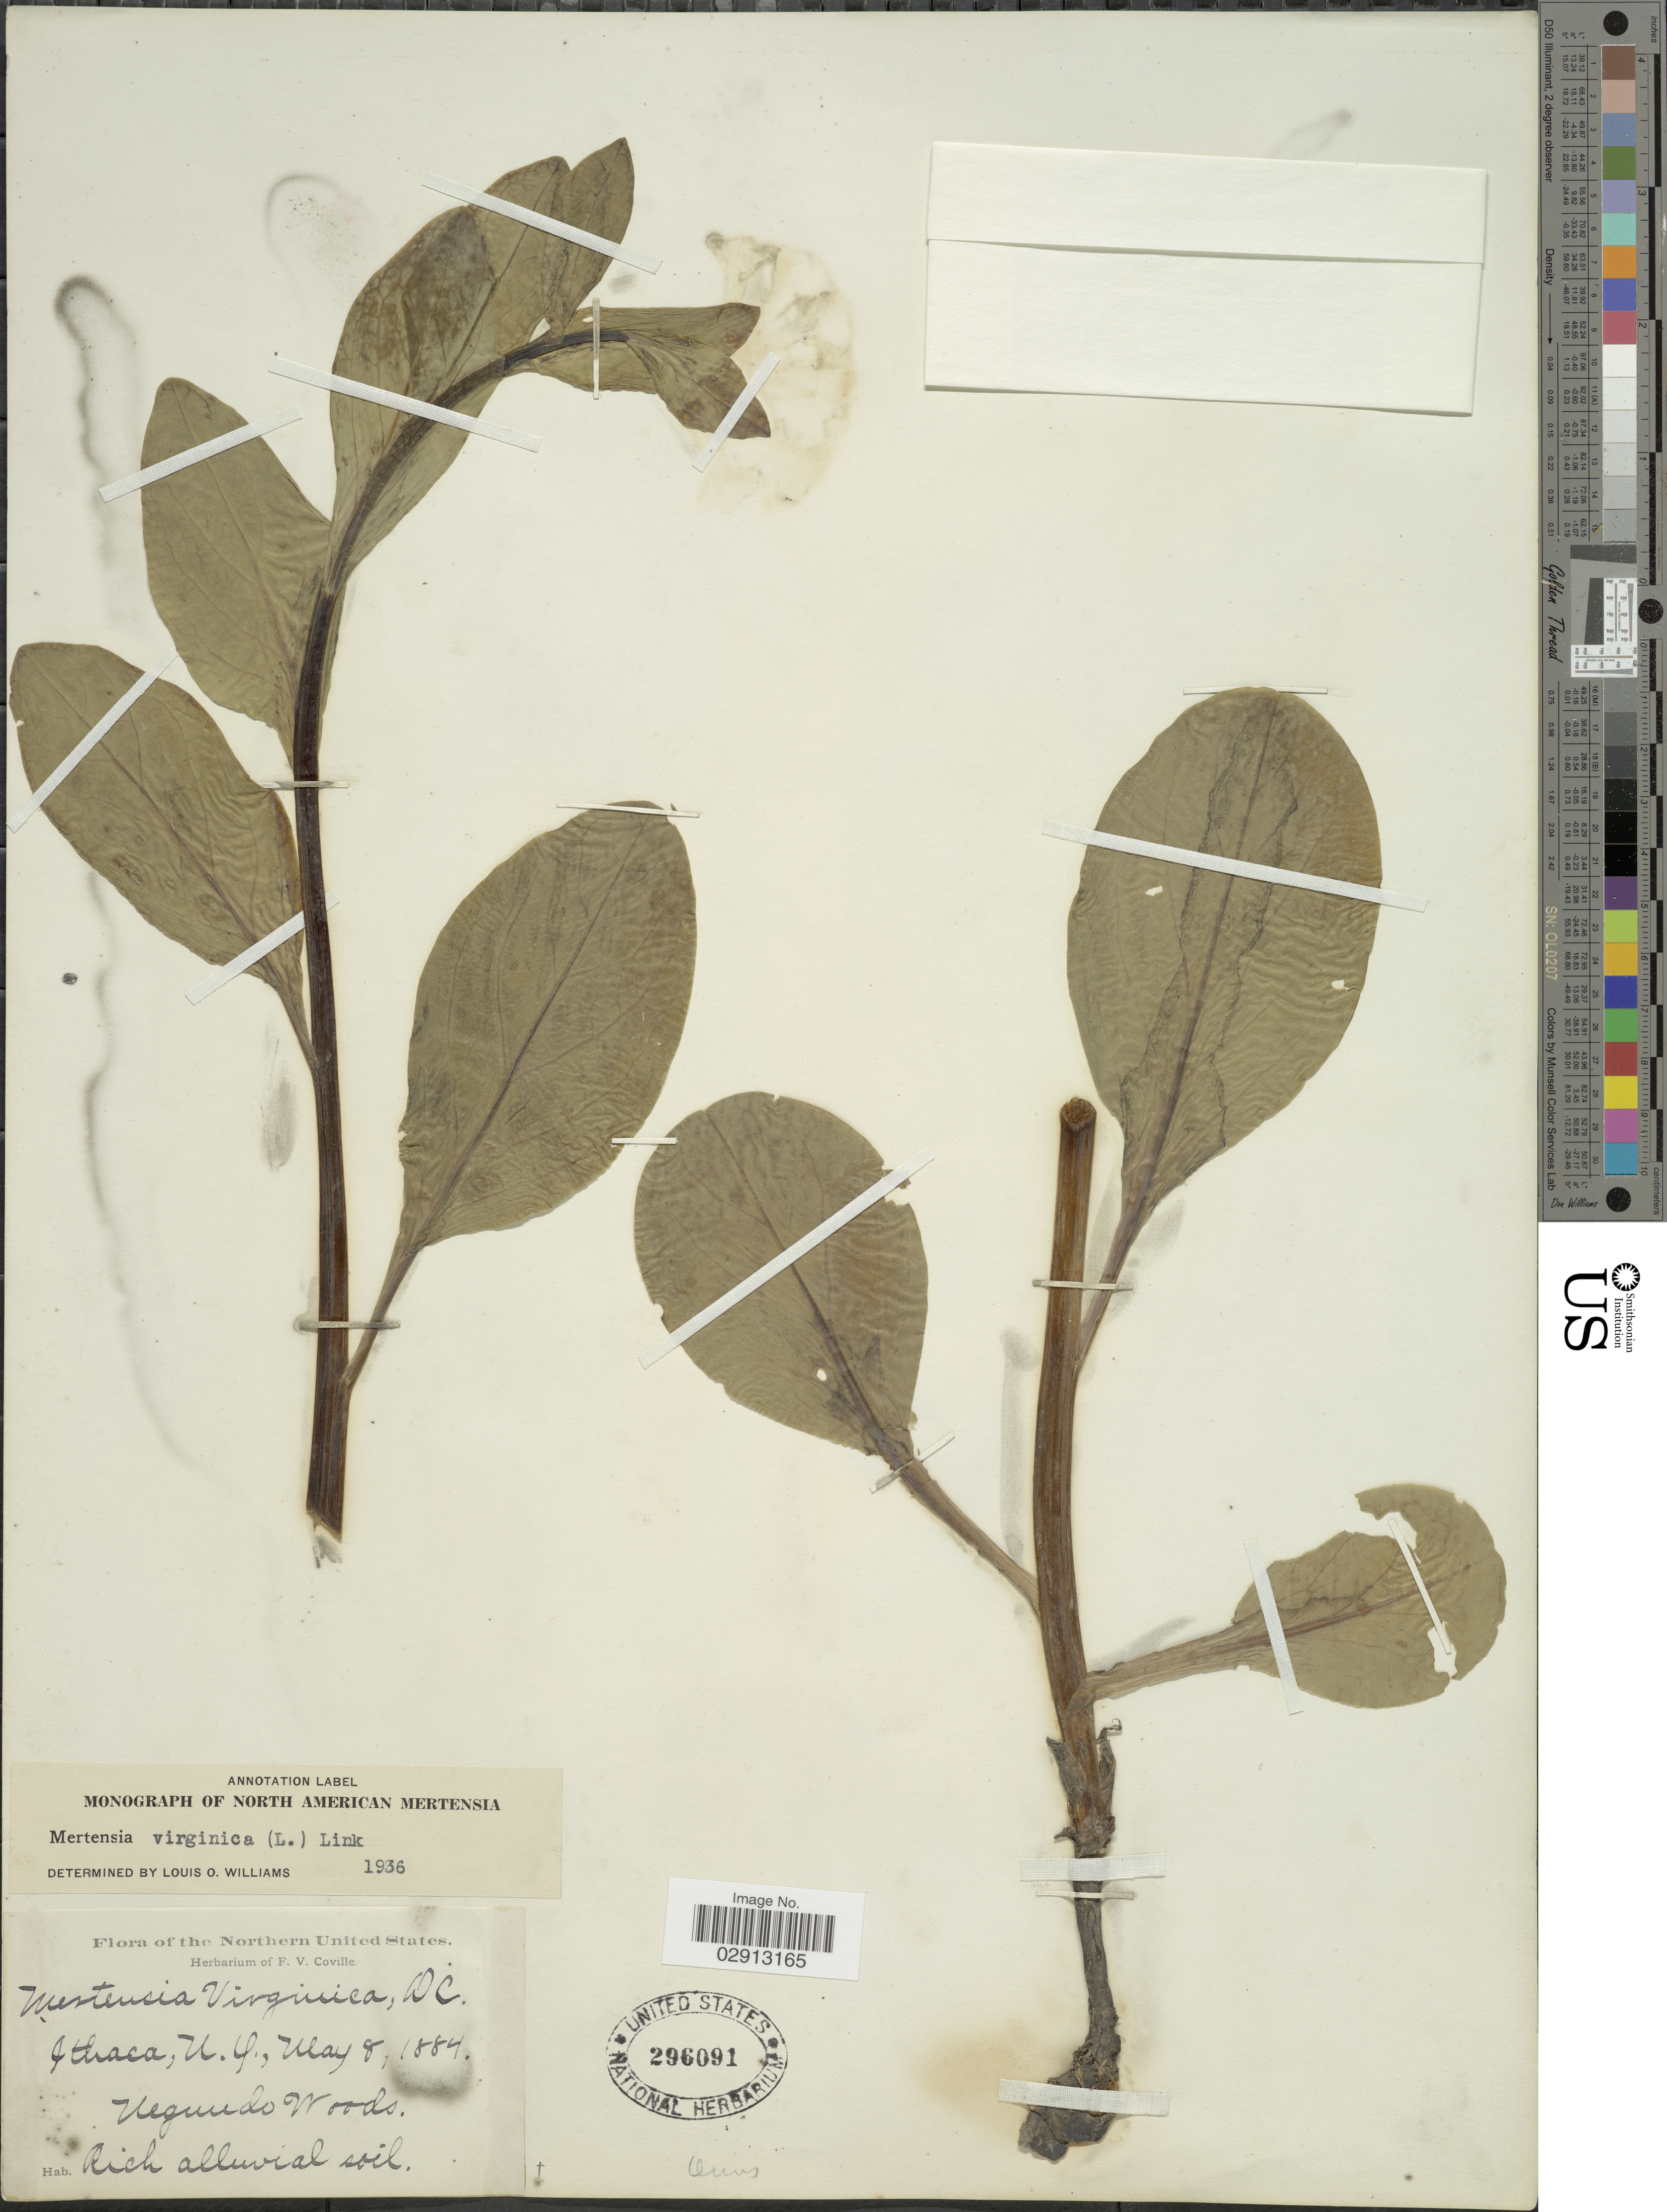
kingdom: Plantae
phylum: Tracheophyta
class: Magnoliopsida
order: Boraginales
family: Boraginaceae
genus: Mertensia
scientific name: Mertensia virginica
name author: (L.) Pers. ex Link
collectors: ex herb. F. V. Coville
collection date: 1884-05-08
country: United States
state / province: New York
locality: The Northern United States. Ithaca, N.Y.. Negundo Woods. Rich alluvial soil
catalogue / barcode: US 296091